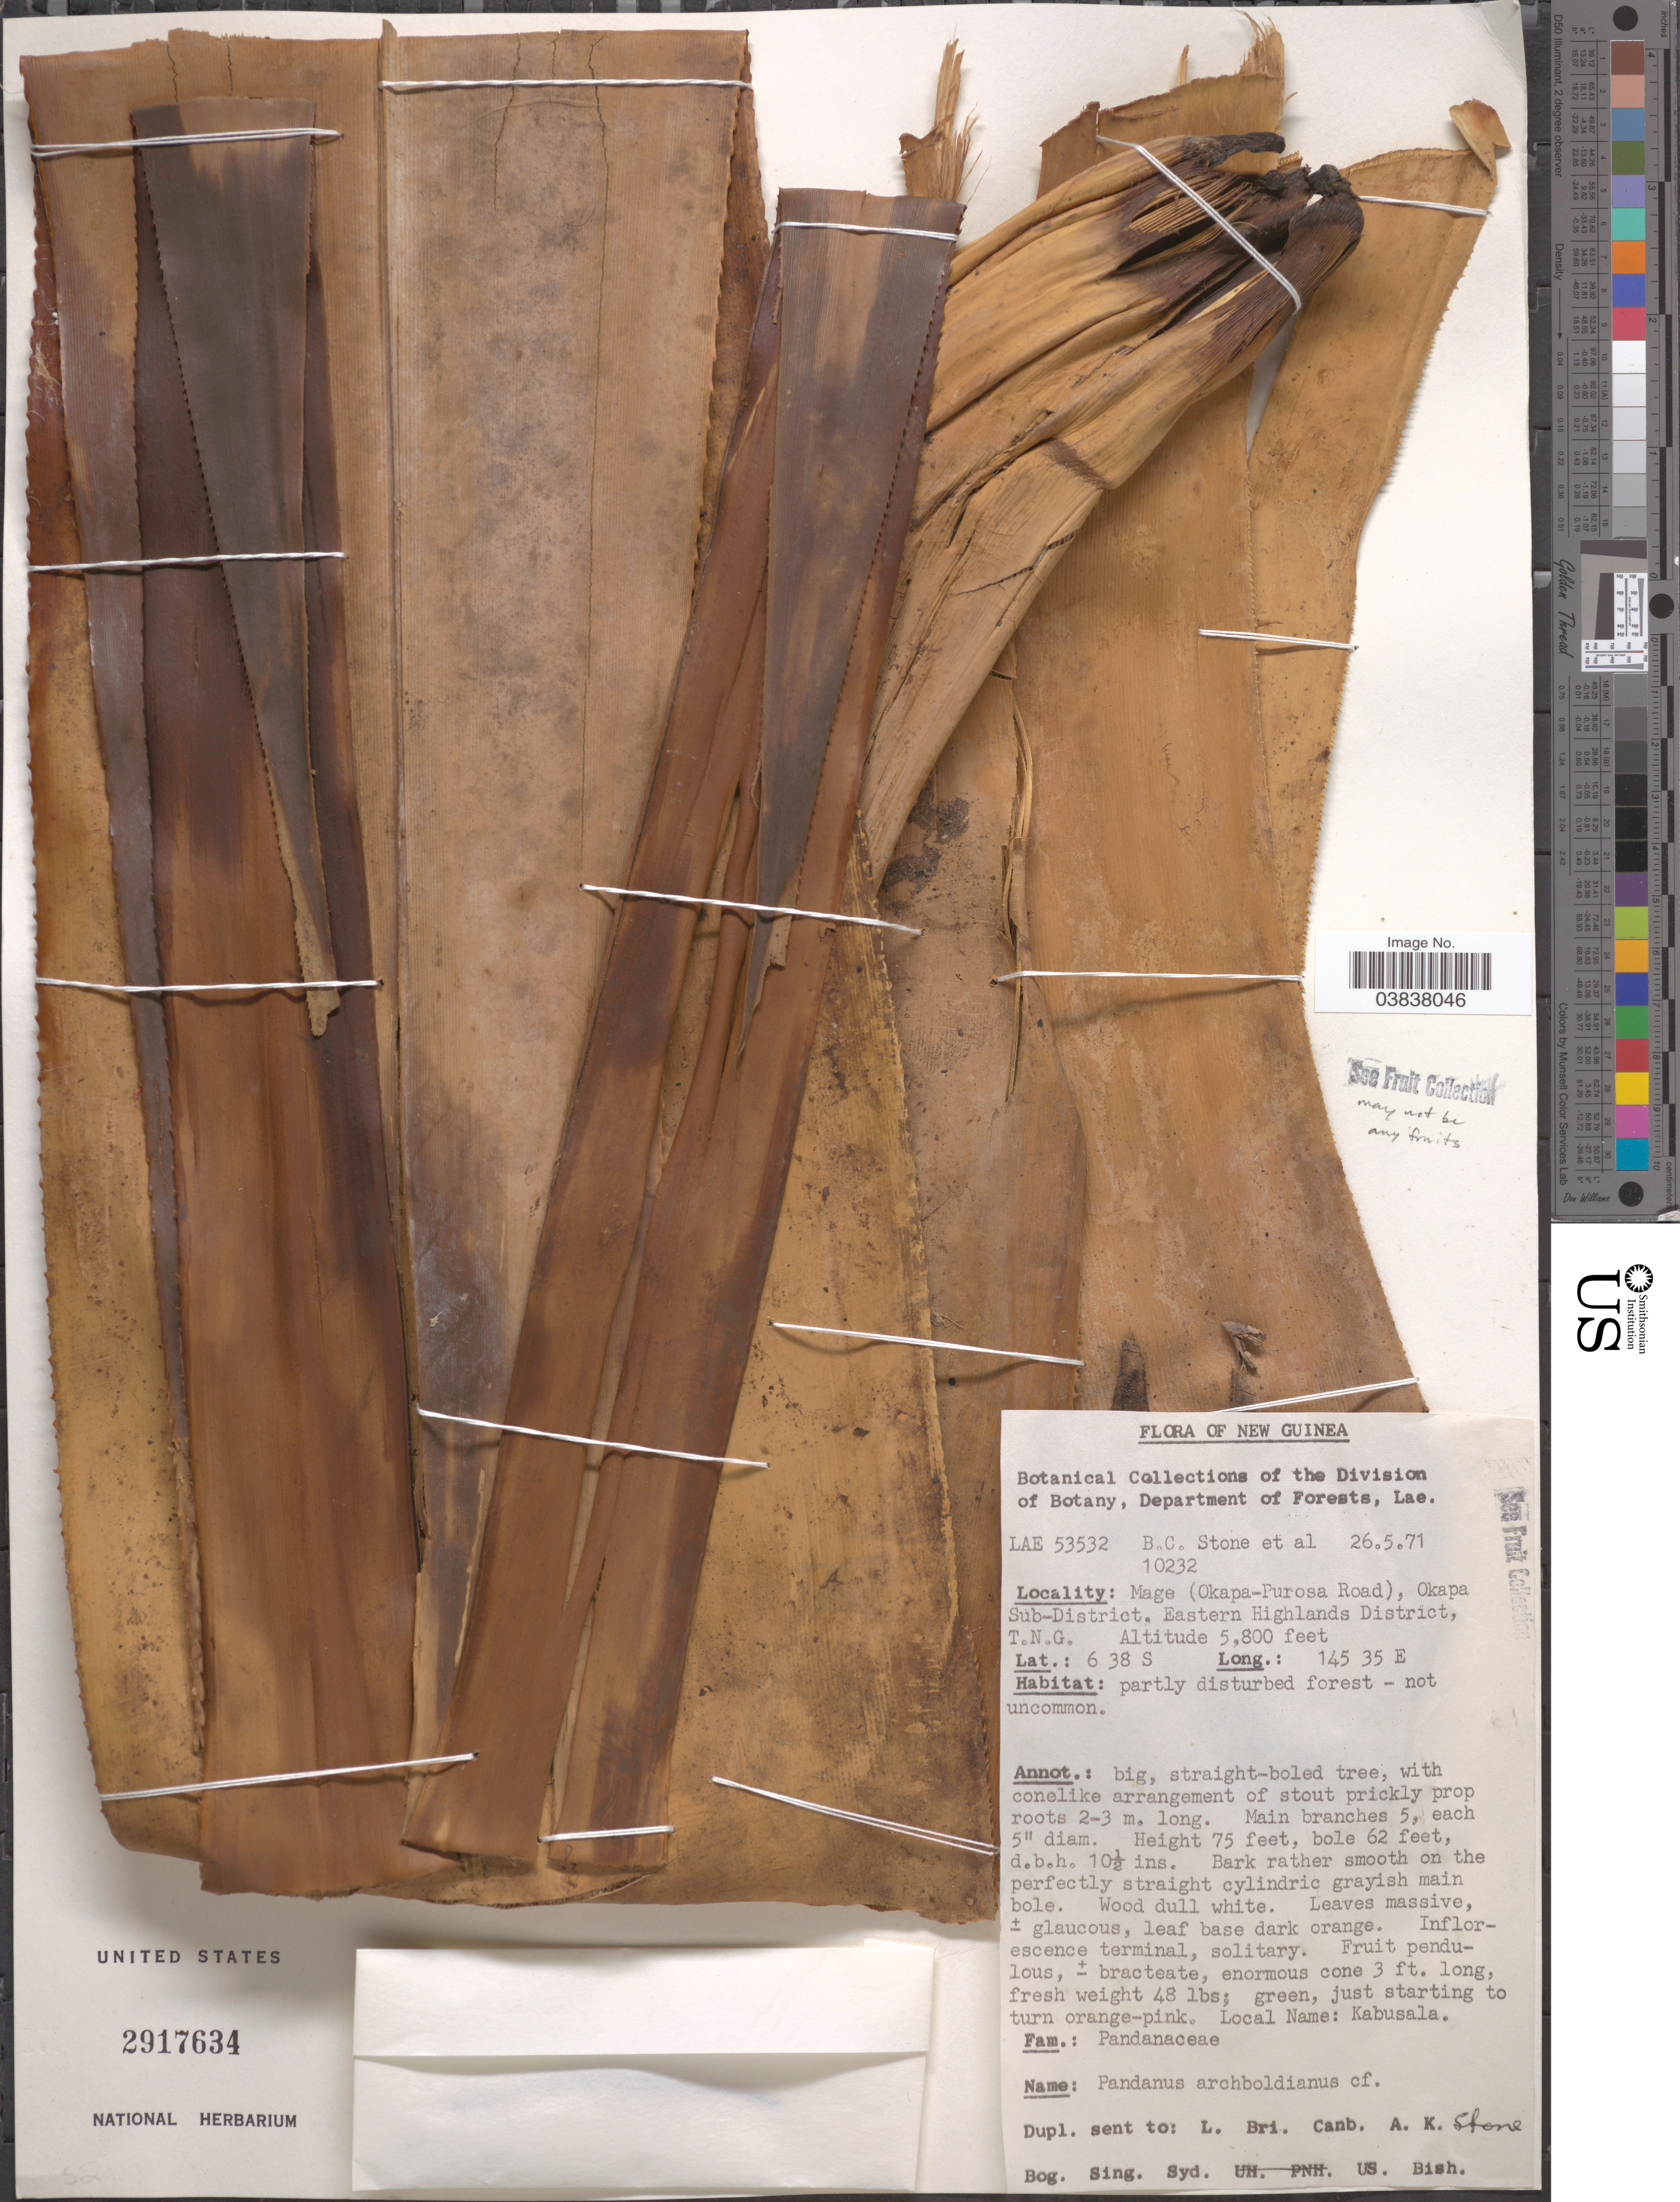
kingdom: Plantae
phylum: Tracheophyta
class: Liliopsida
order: Pandanales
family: Pandanaceae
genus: Pandanus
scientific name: Pandanus archboldianus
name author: Merr. & L.M. Perry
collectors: B. C. Stone & et al.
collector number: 10232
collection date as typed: Transcribed d/m/y: 26/5/71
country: Papua New Guinea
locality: New Guinea. Mage (Okapa-Purosa Road), Okapa, Sub-District. Eastern Highlands District, T.N.G.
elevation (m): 1768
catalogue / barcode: US 2917634